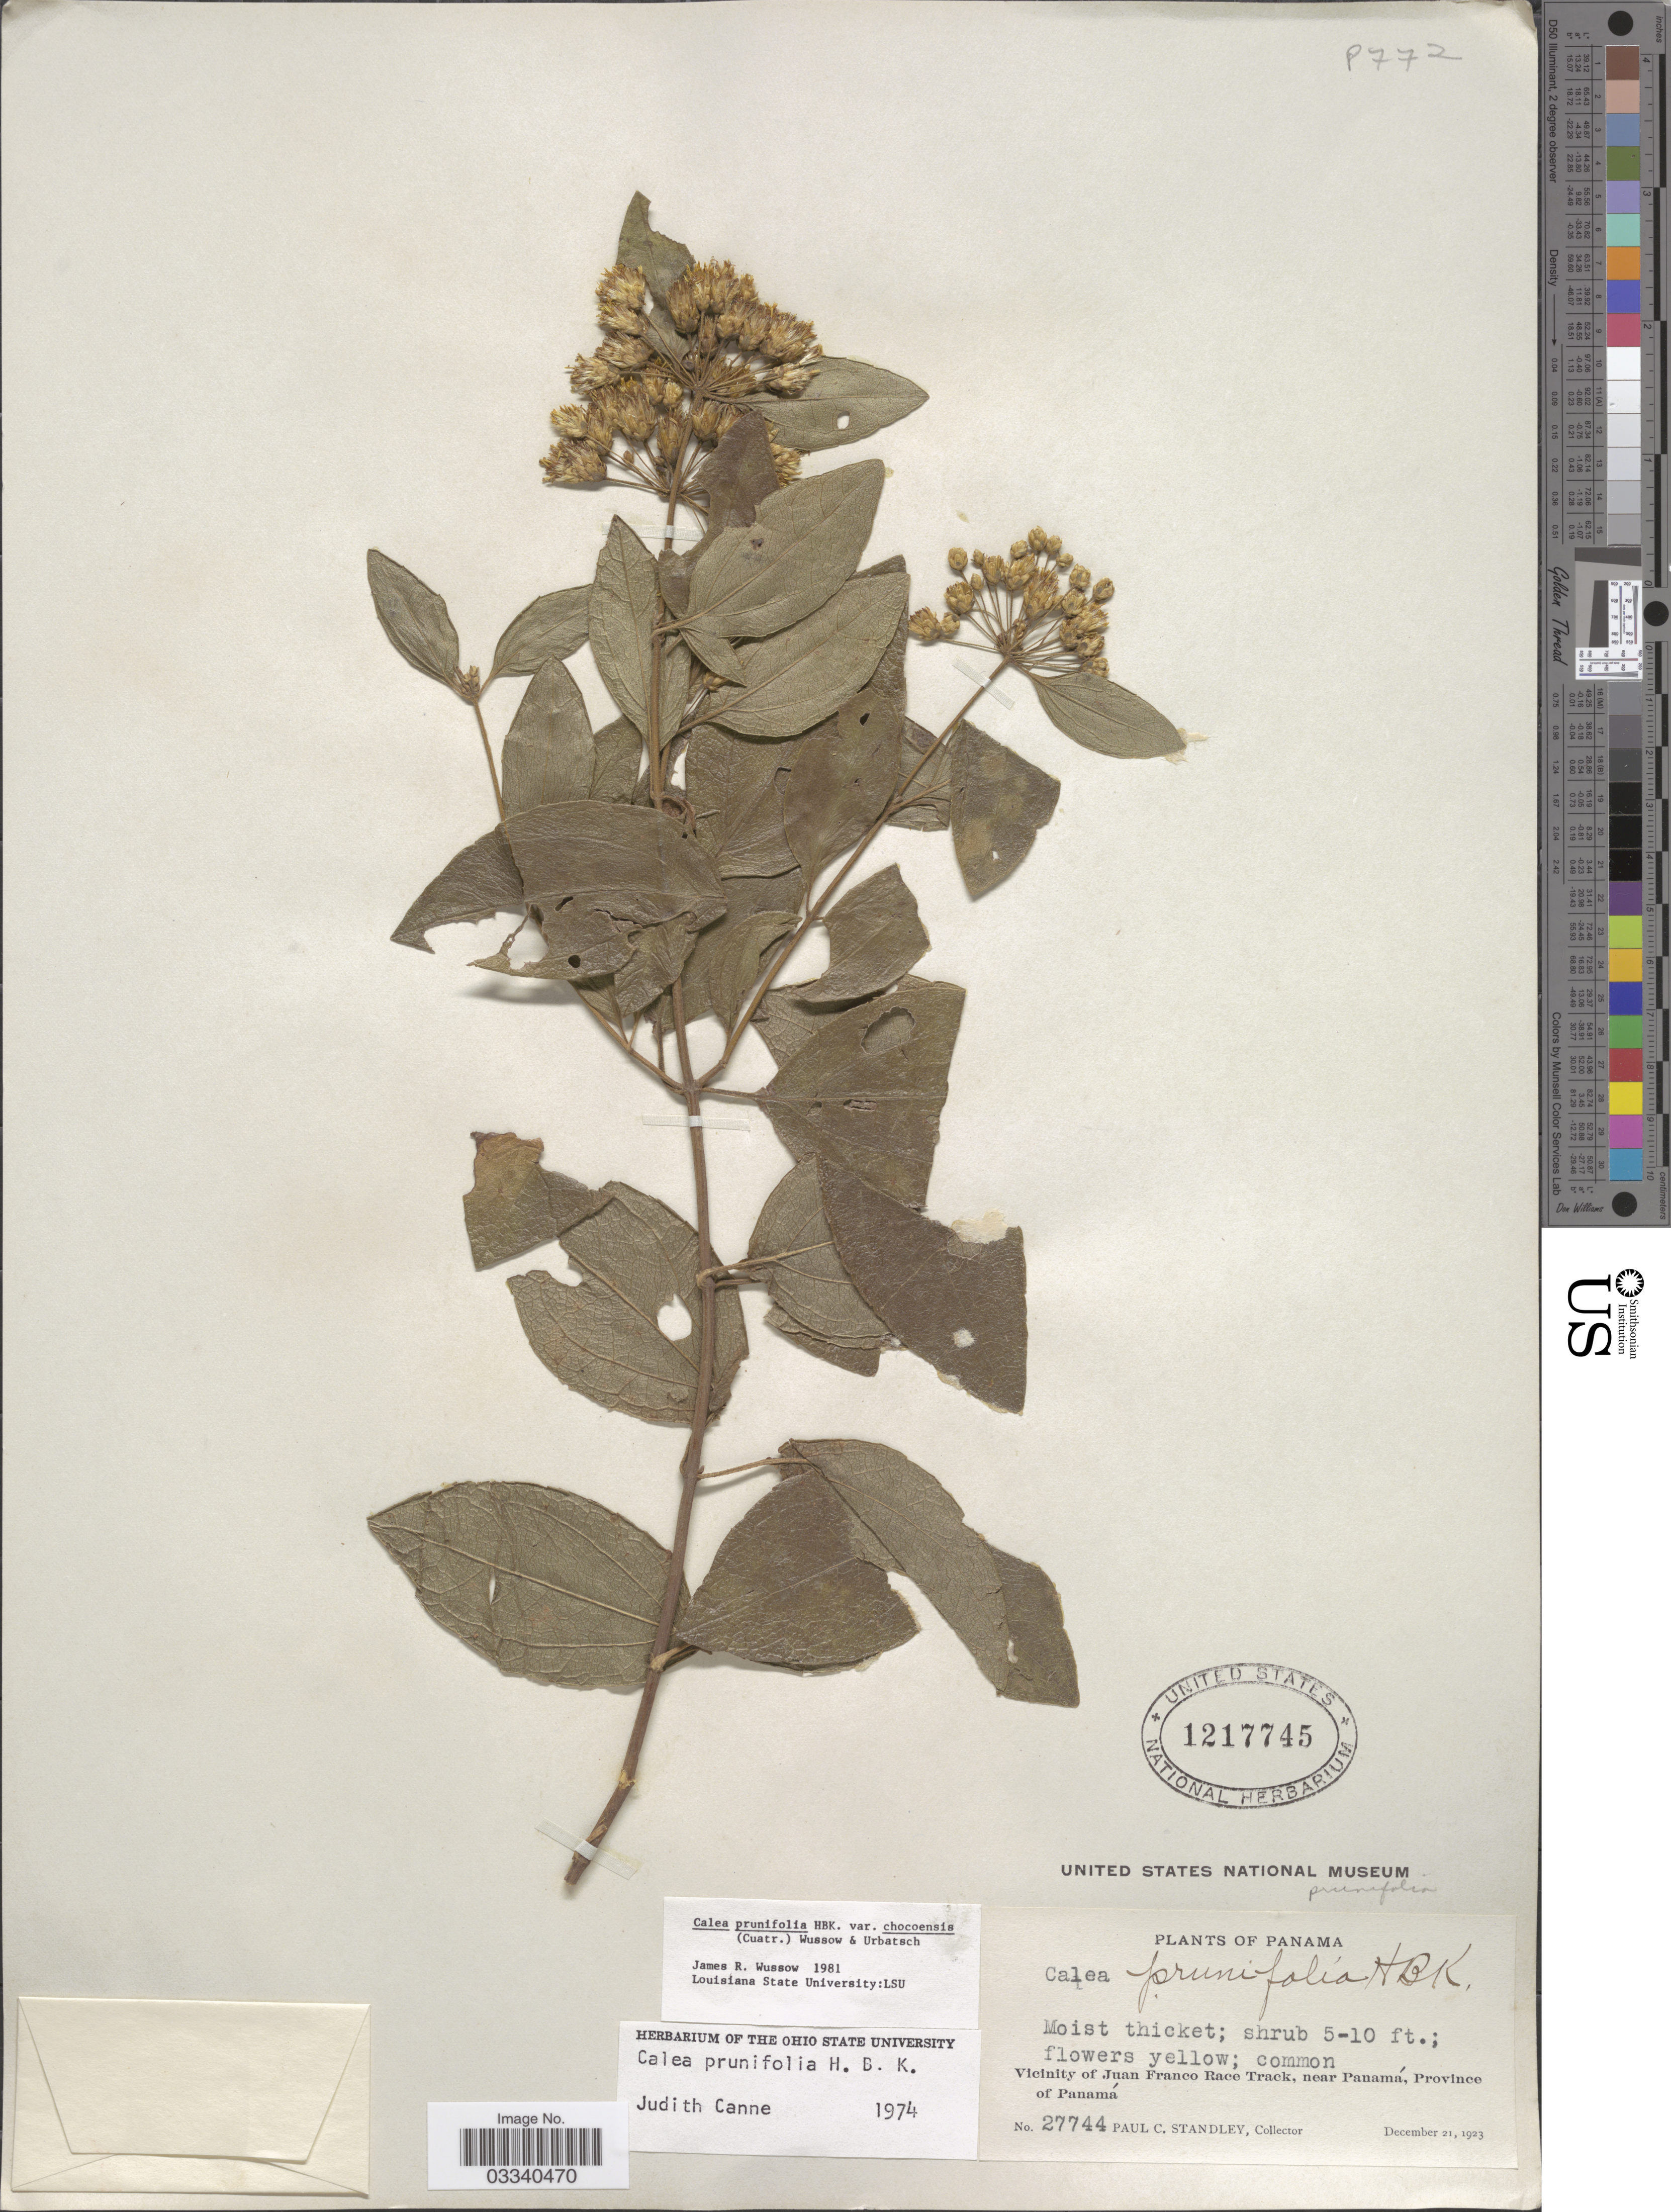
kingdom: Plantae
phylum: Tracheophyta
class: Magnoliopsida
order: Asterales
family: Asteraceae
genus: Calea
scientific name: Calea prunifolia var. chocoensis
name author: Kunth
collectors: P. C. Standley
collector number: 27744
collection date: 1923-12-21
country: Panama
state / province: Panamá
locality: Vicinity of Juan Franco Race Track, near Panamá.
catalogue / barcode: US 1217745